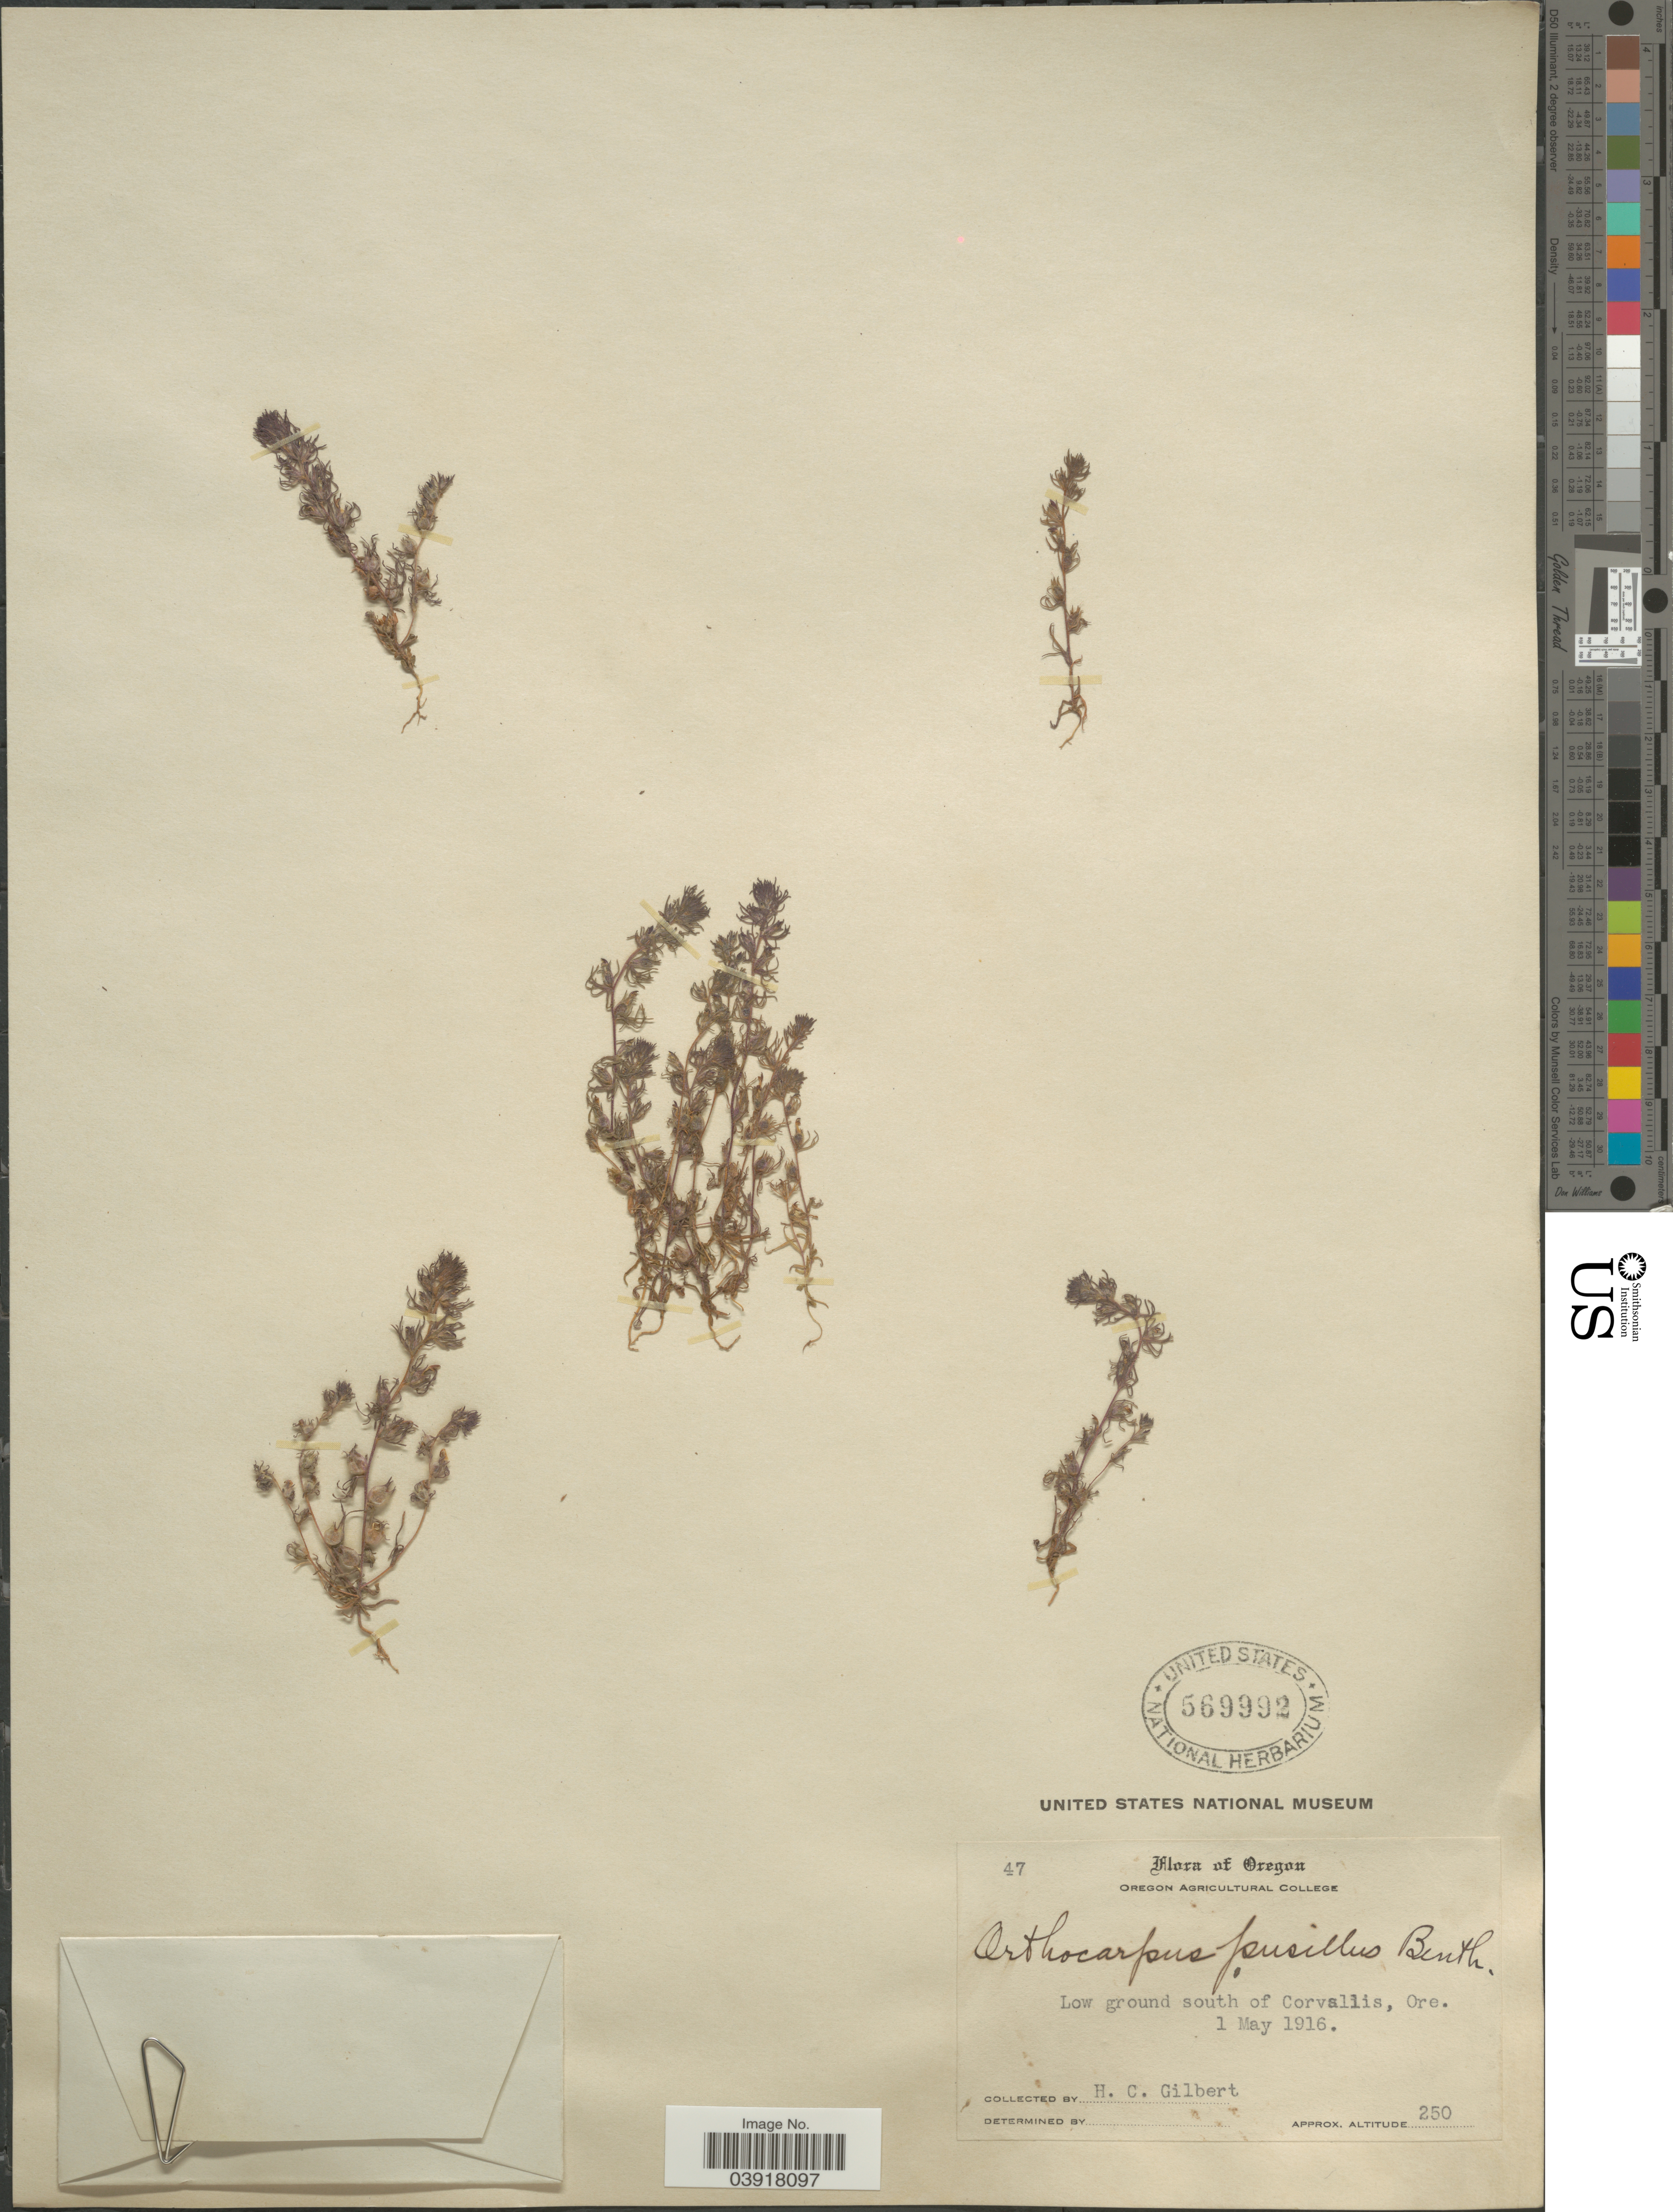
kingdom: Plantae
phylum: Tracheophyta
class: Magnoliopsida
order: Lamiales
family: Orobanchaceae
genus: Orthocarpus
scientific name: Orthocarpus pusillus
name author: Benth.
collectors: H. Gilbert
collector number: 47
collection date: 1916-05-01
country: United States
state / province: Oregon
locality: Low ground south of Corvallis.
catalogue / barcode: US 569992